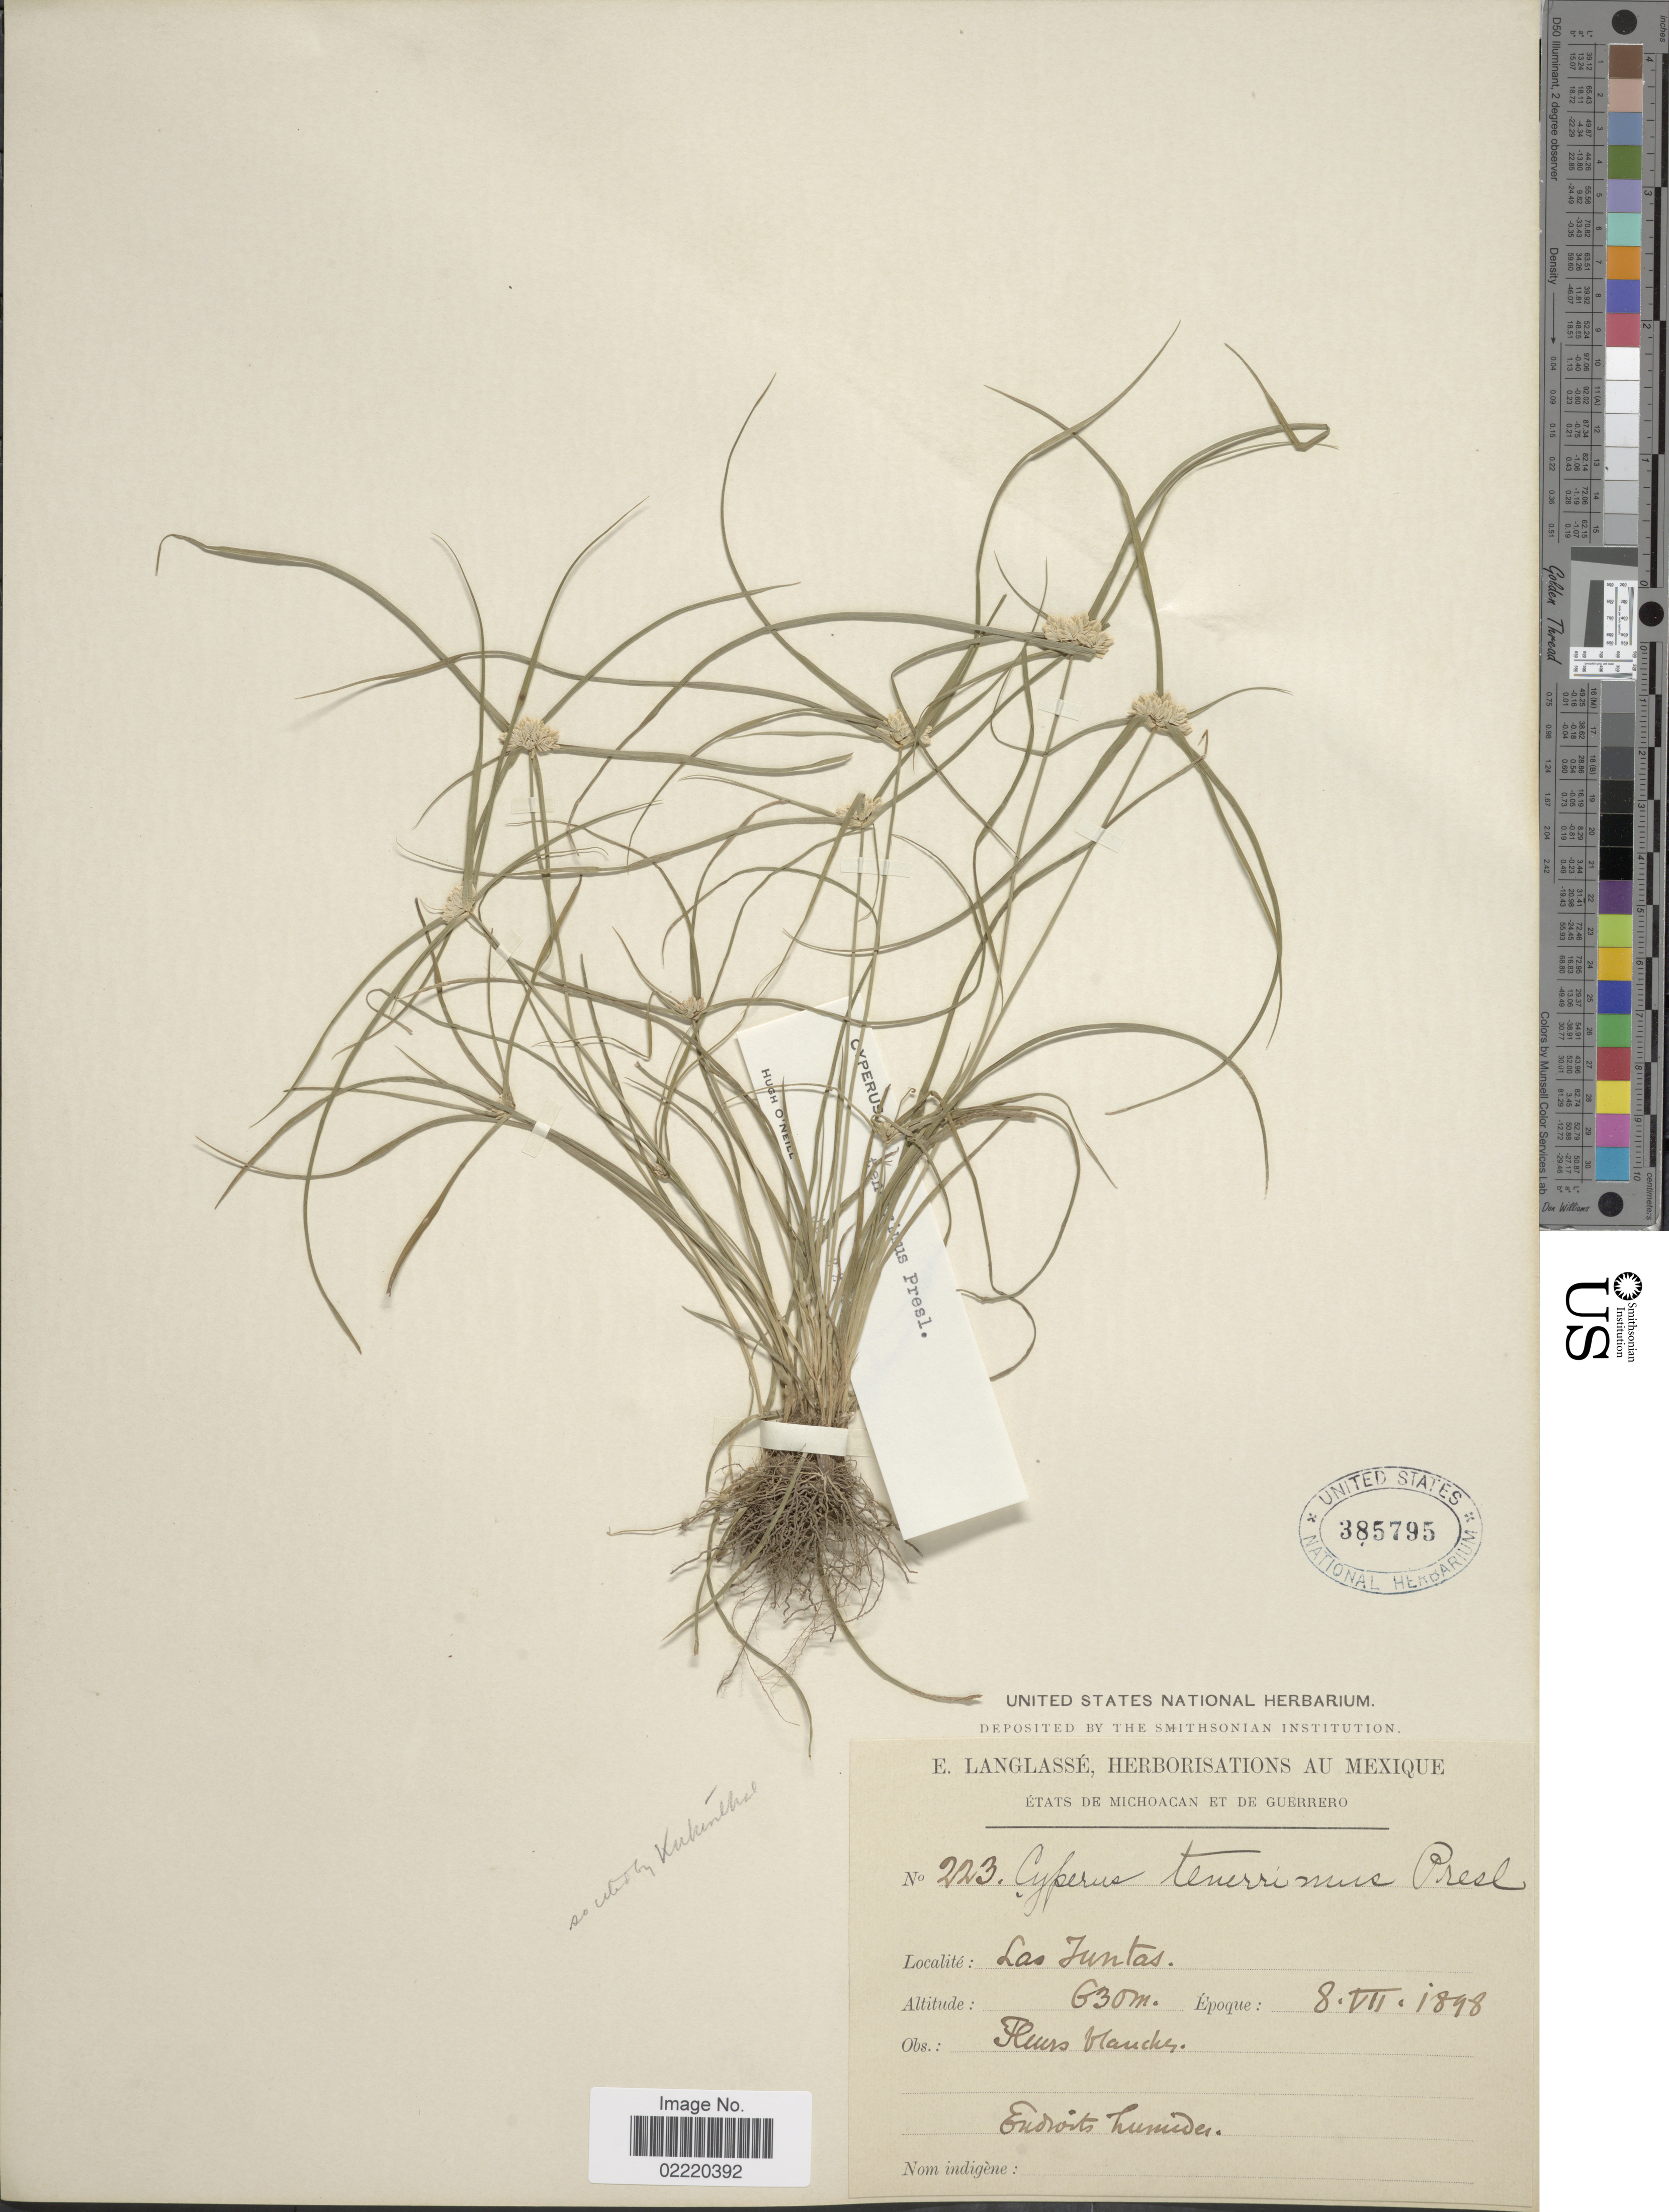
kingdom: Plantae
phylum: Tracheophyta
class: Liliopsida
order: Poales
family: Cyperaceae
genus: Cyperus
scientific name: Cyperus tenerrimus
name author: J. Presl & C. Presl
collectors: E. Langlassé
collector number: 223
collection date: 1898-07-08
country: Mexico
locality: Etatd de Michoacan et de Guerrero, Las Juntas.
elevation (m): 630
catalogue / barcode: US 385795